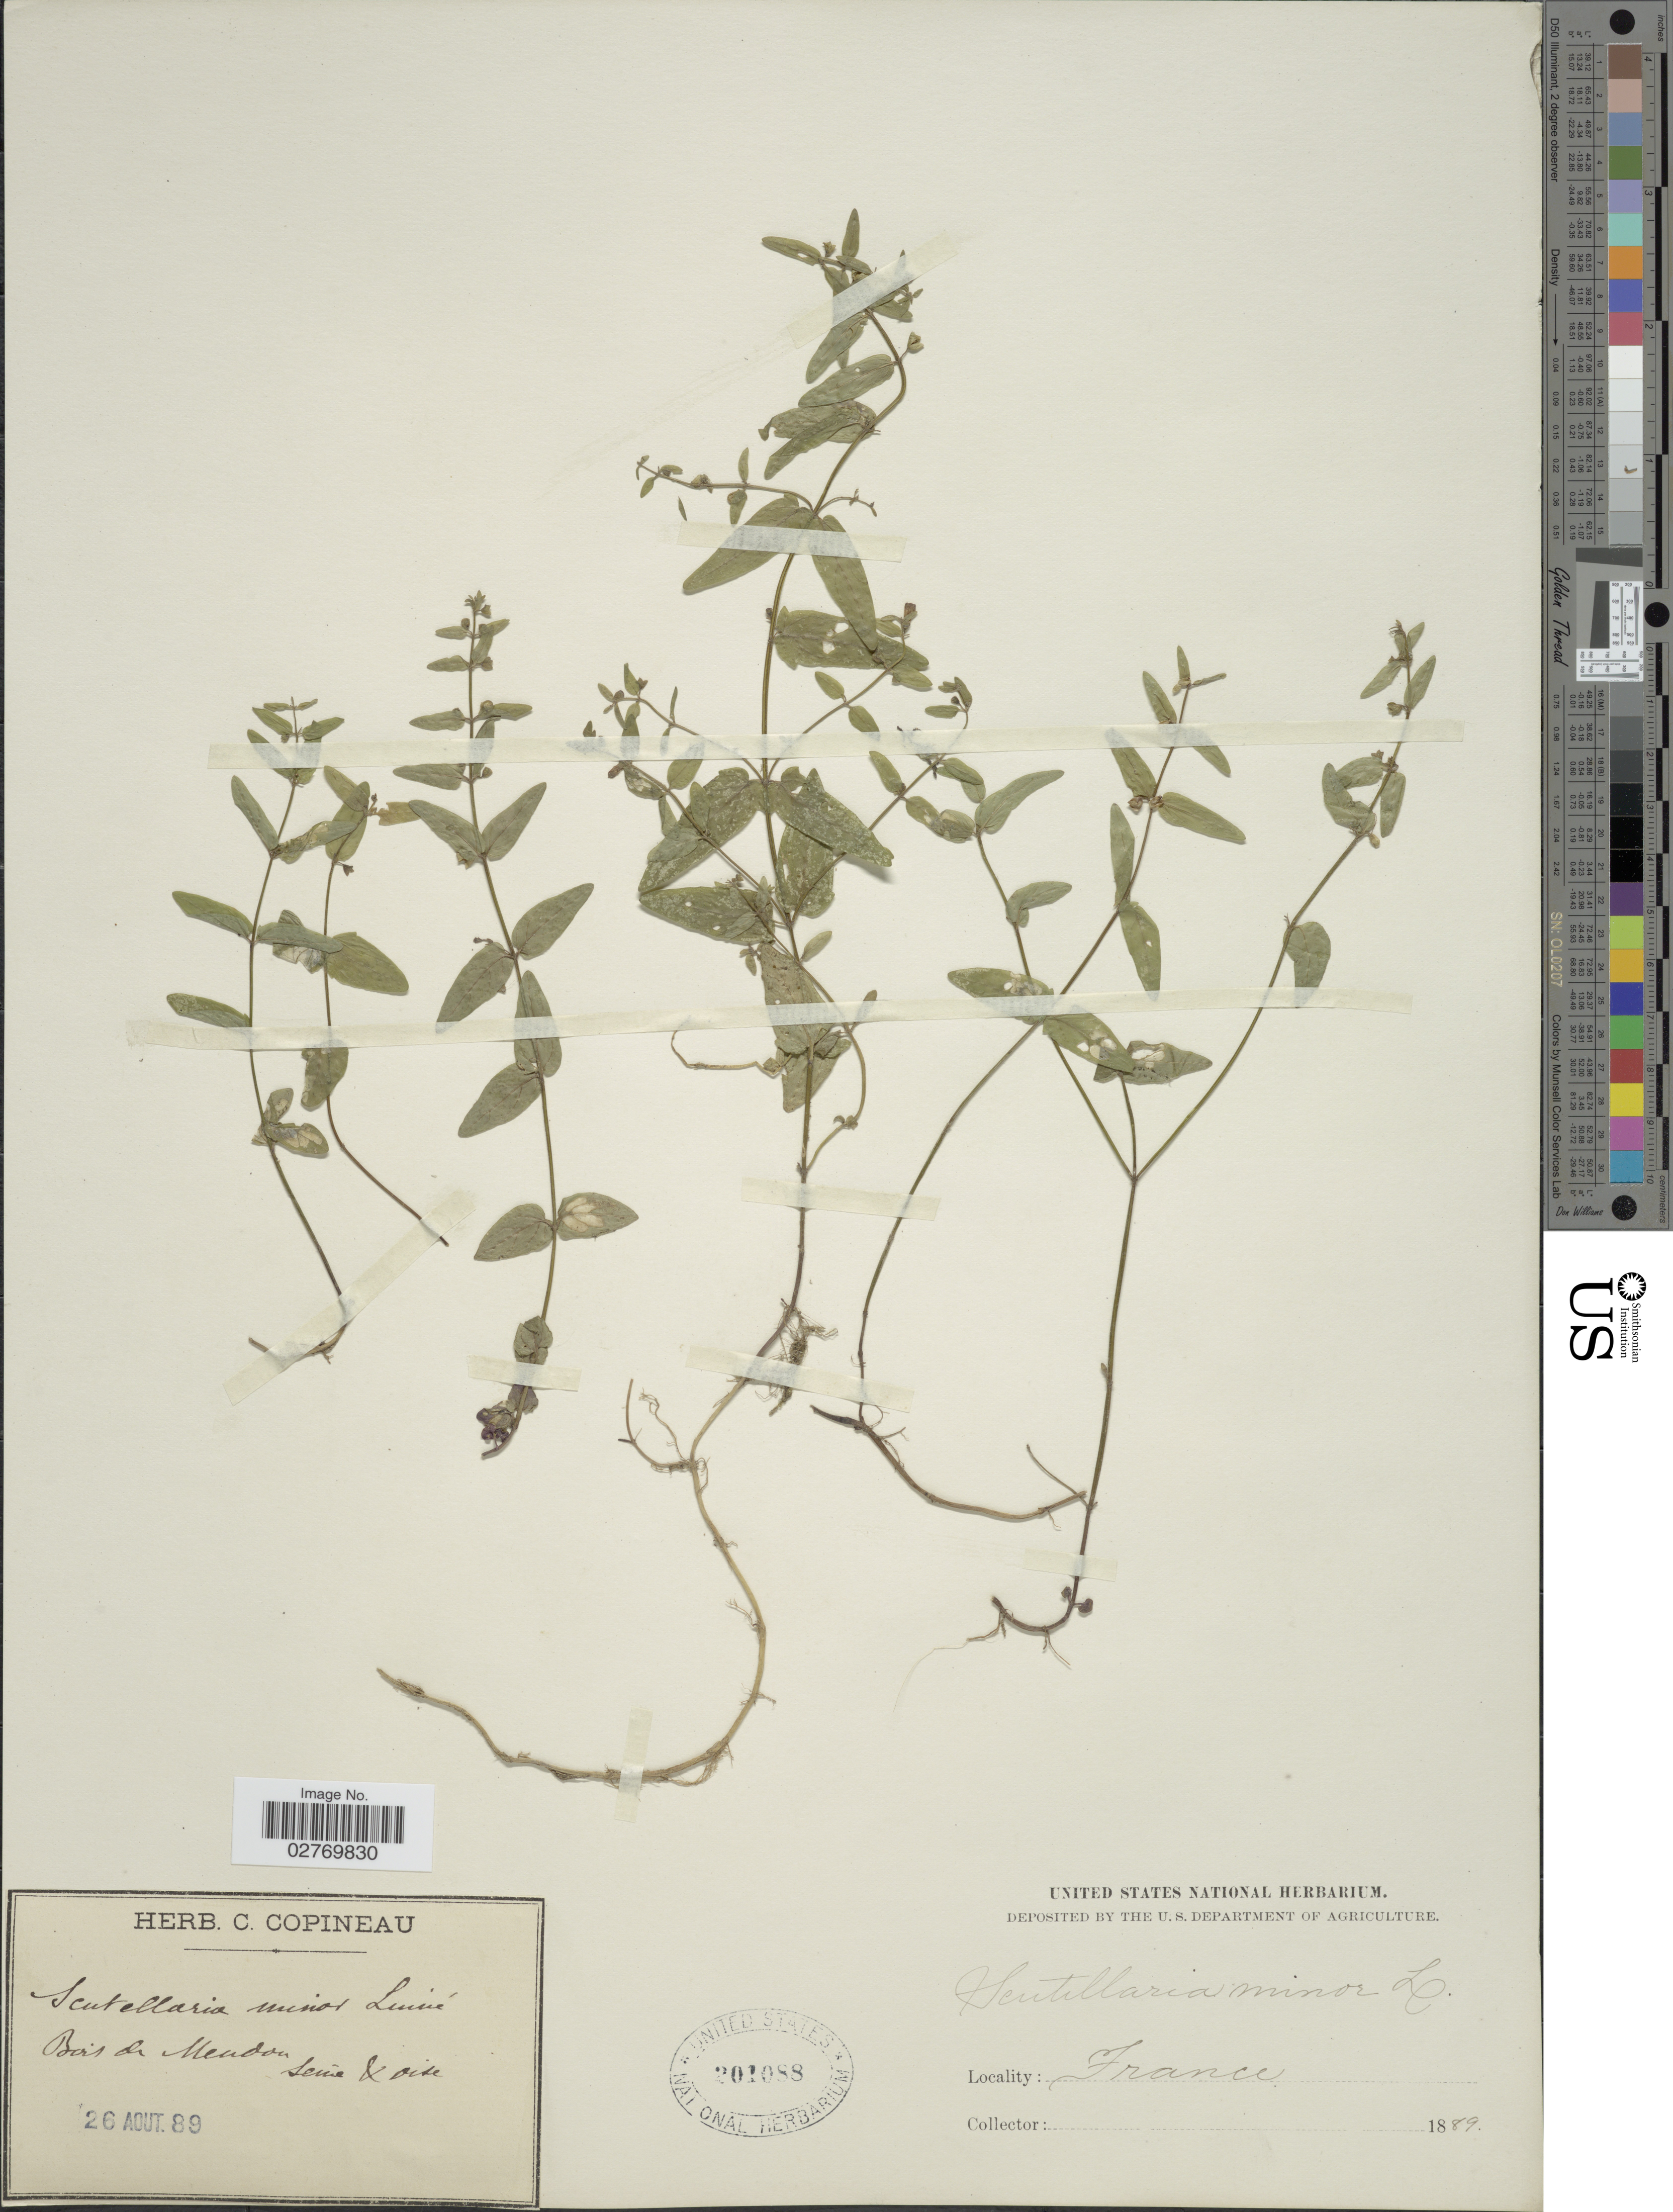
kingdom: Plantae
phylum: Tracheophyta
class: Magnoliopsida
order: Lamiales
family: Lamiaceae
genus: Scutellaria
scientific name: Scutellaria minor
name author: Huds.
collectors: ex herb. C. Copineau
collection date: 1889-08-26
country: France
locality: Bois de Mendon, Seine & Oise.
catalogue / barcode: US 201088